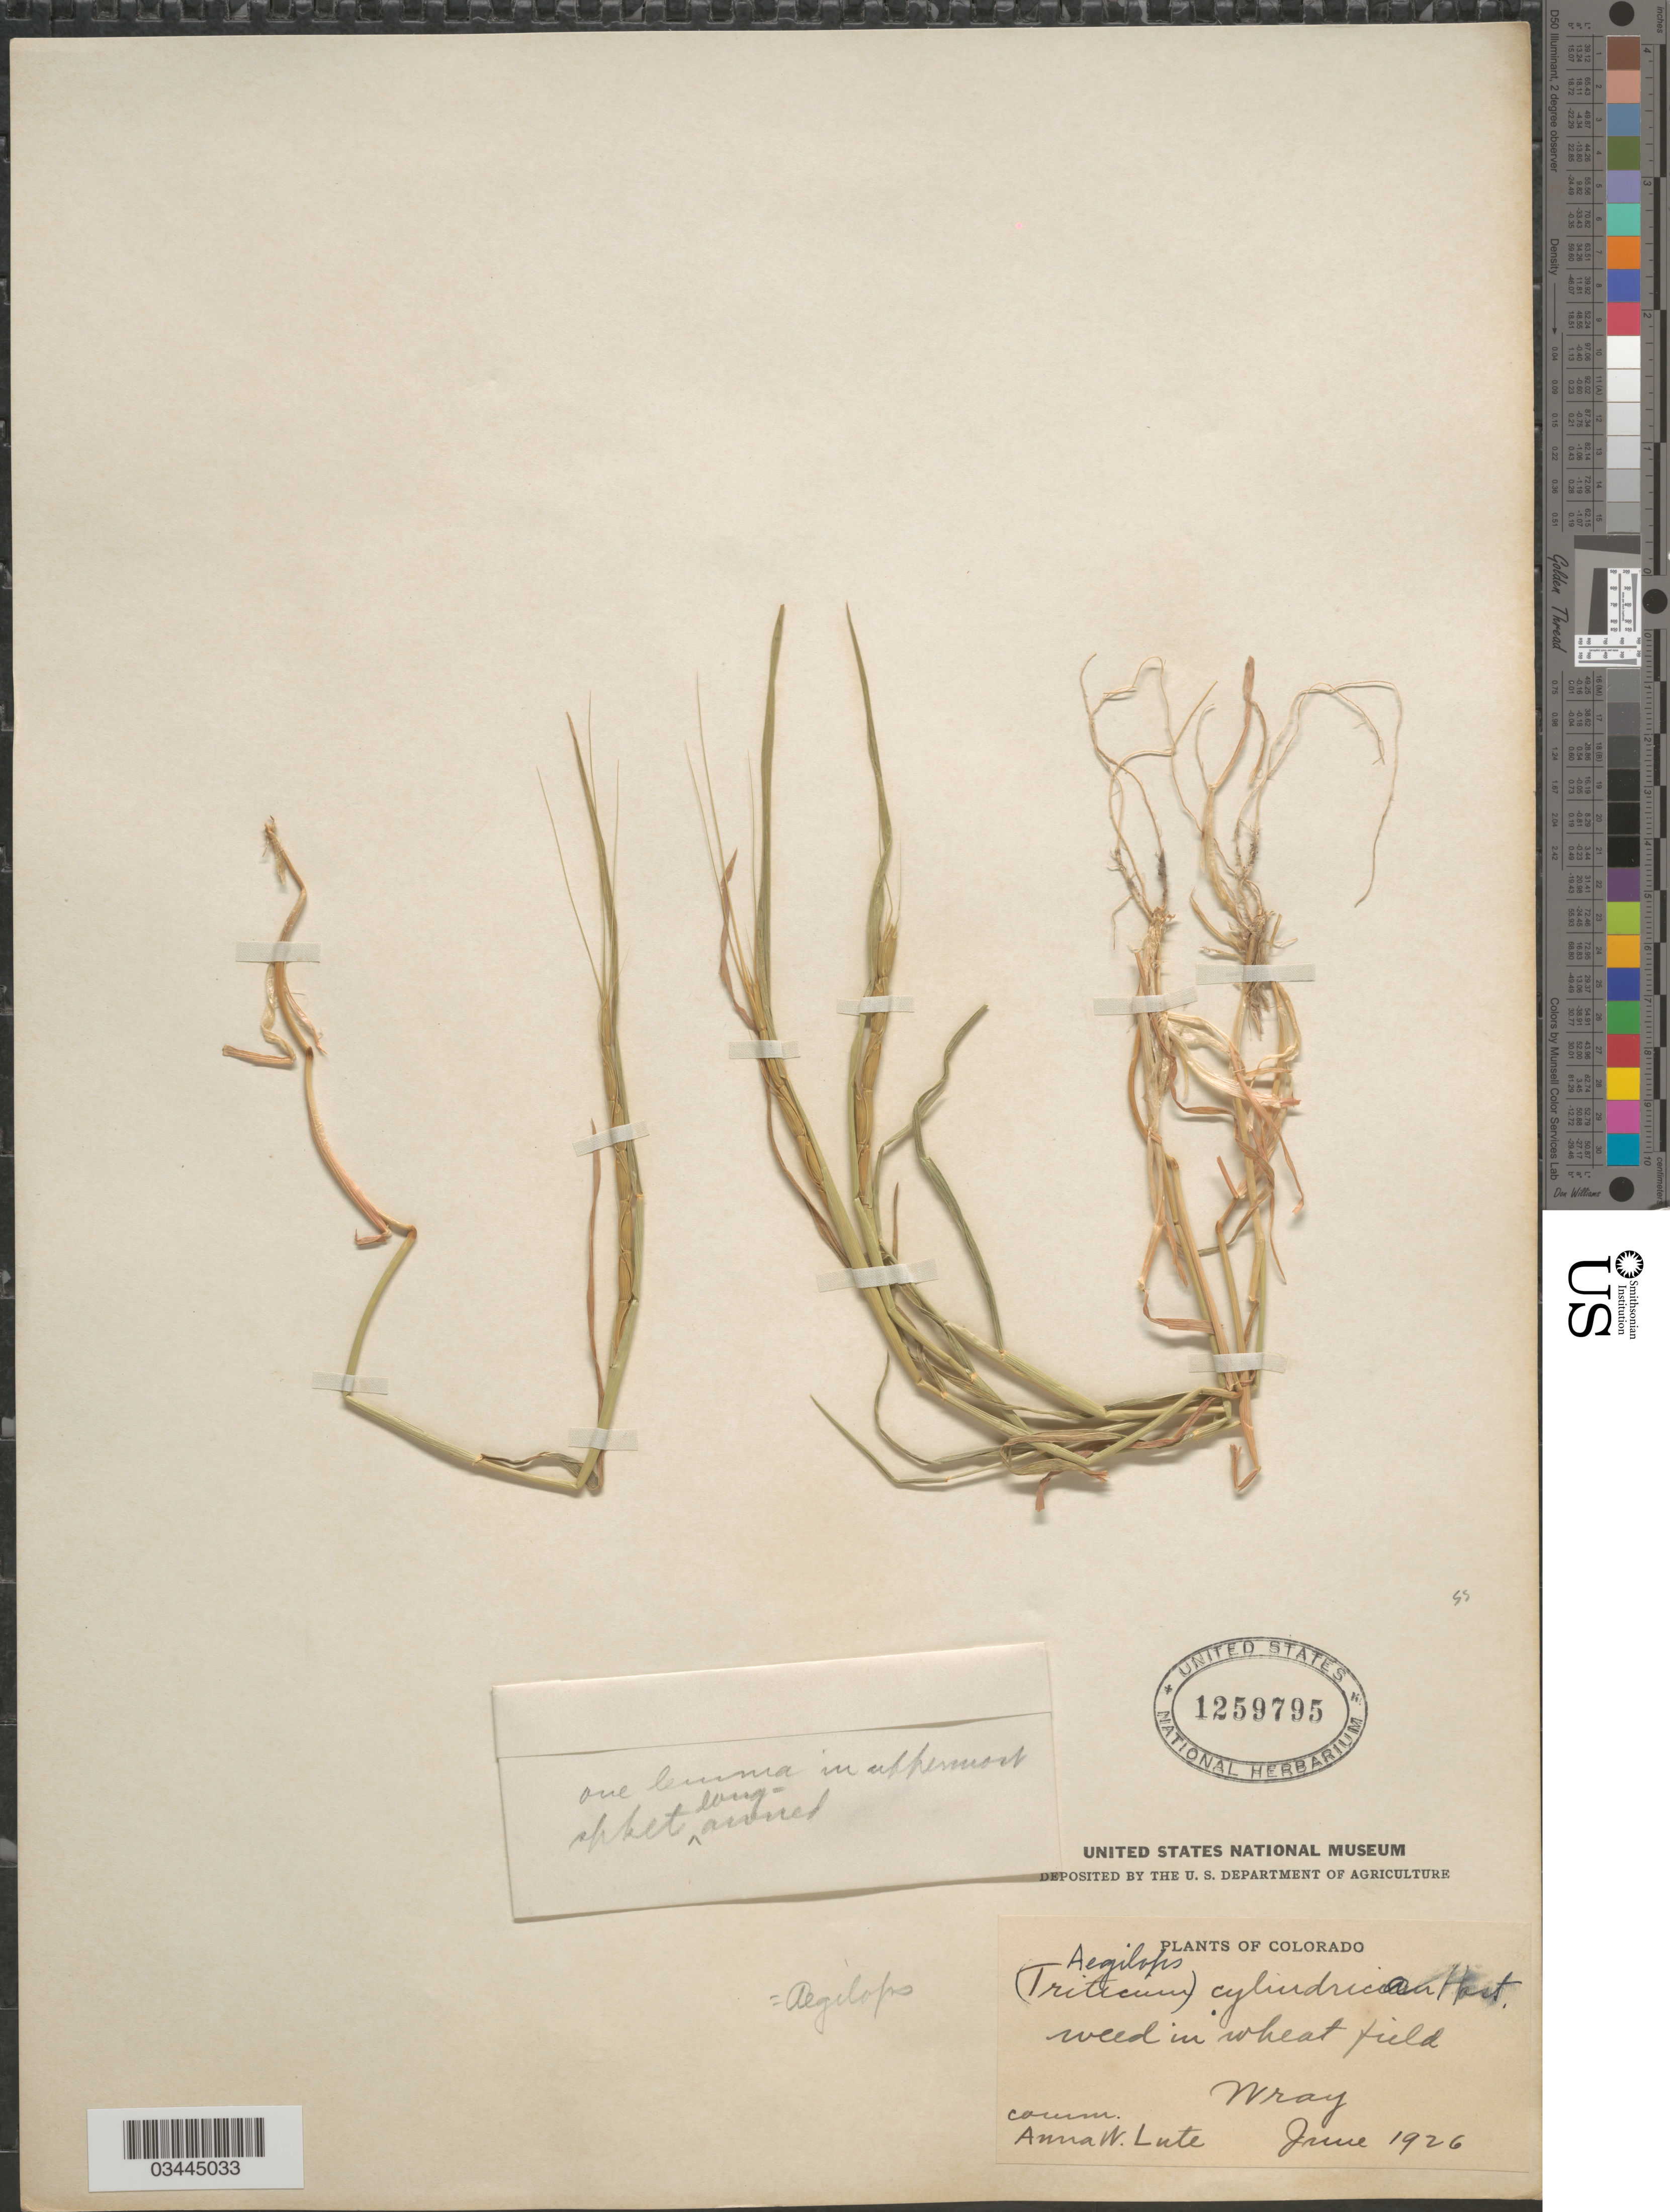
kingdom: Plantae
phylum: Tracheophyta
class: Liliopsida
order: Poales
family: Poaceae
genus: Aegilops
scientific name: Aegilops cylindrica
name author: Host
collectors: A. Lute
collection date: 1926-06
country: United States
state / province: Colorado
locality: Weed in wheat field. Wray.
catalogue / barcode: US 1259795